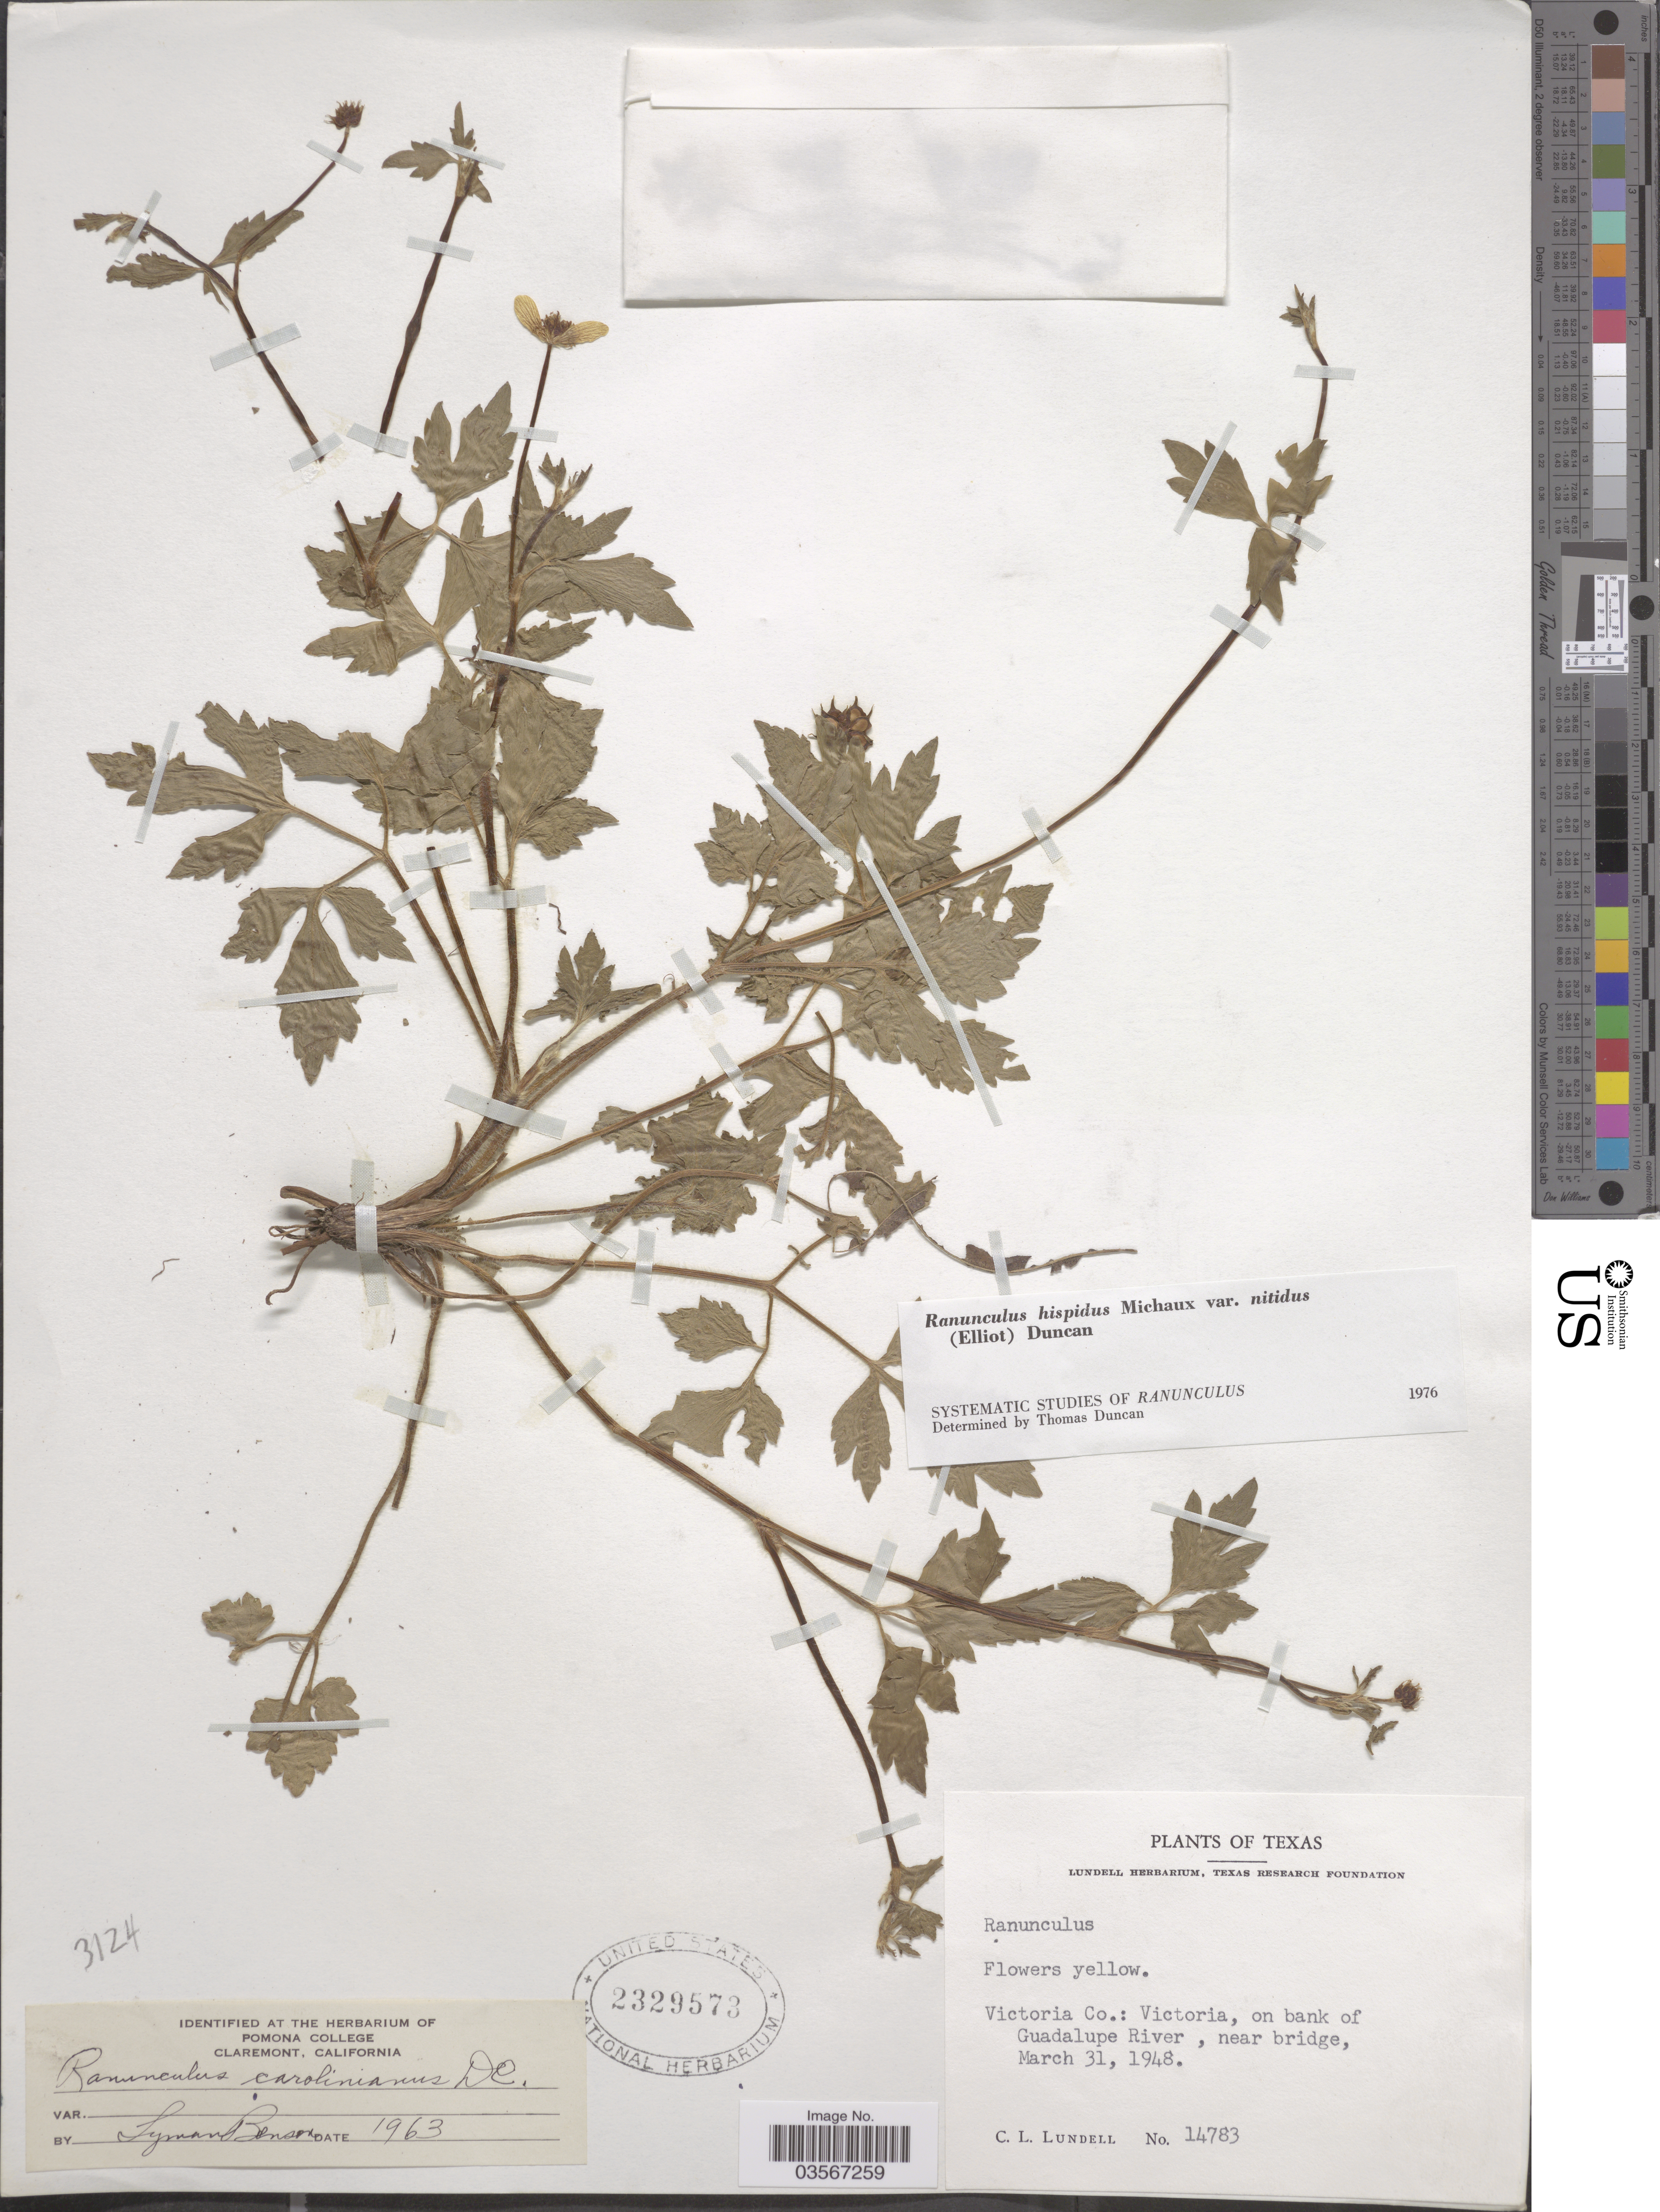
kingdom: Plantae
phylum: Tracheophyta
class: Magnoliopsida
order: Ranunculales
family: Ranunculaceae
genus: Ranunculus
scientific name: Ranunculus hispidus var. nitidus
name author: (Chapm.) T. Duncan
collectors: C. L. Lundell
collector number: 14783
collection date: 1948-03-31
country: United States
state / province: Texas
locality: Victoria Co.: Victoria, on bank of Guadalupe River, near bridge.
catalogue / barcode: US 2329573